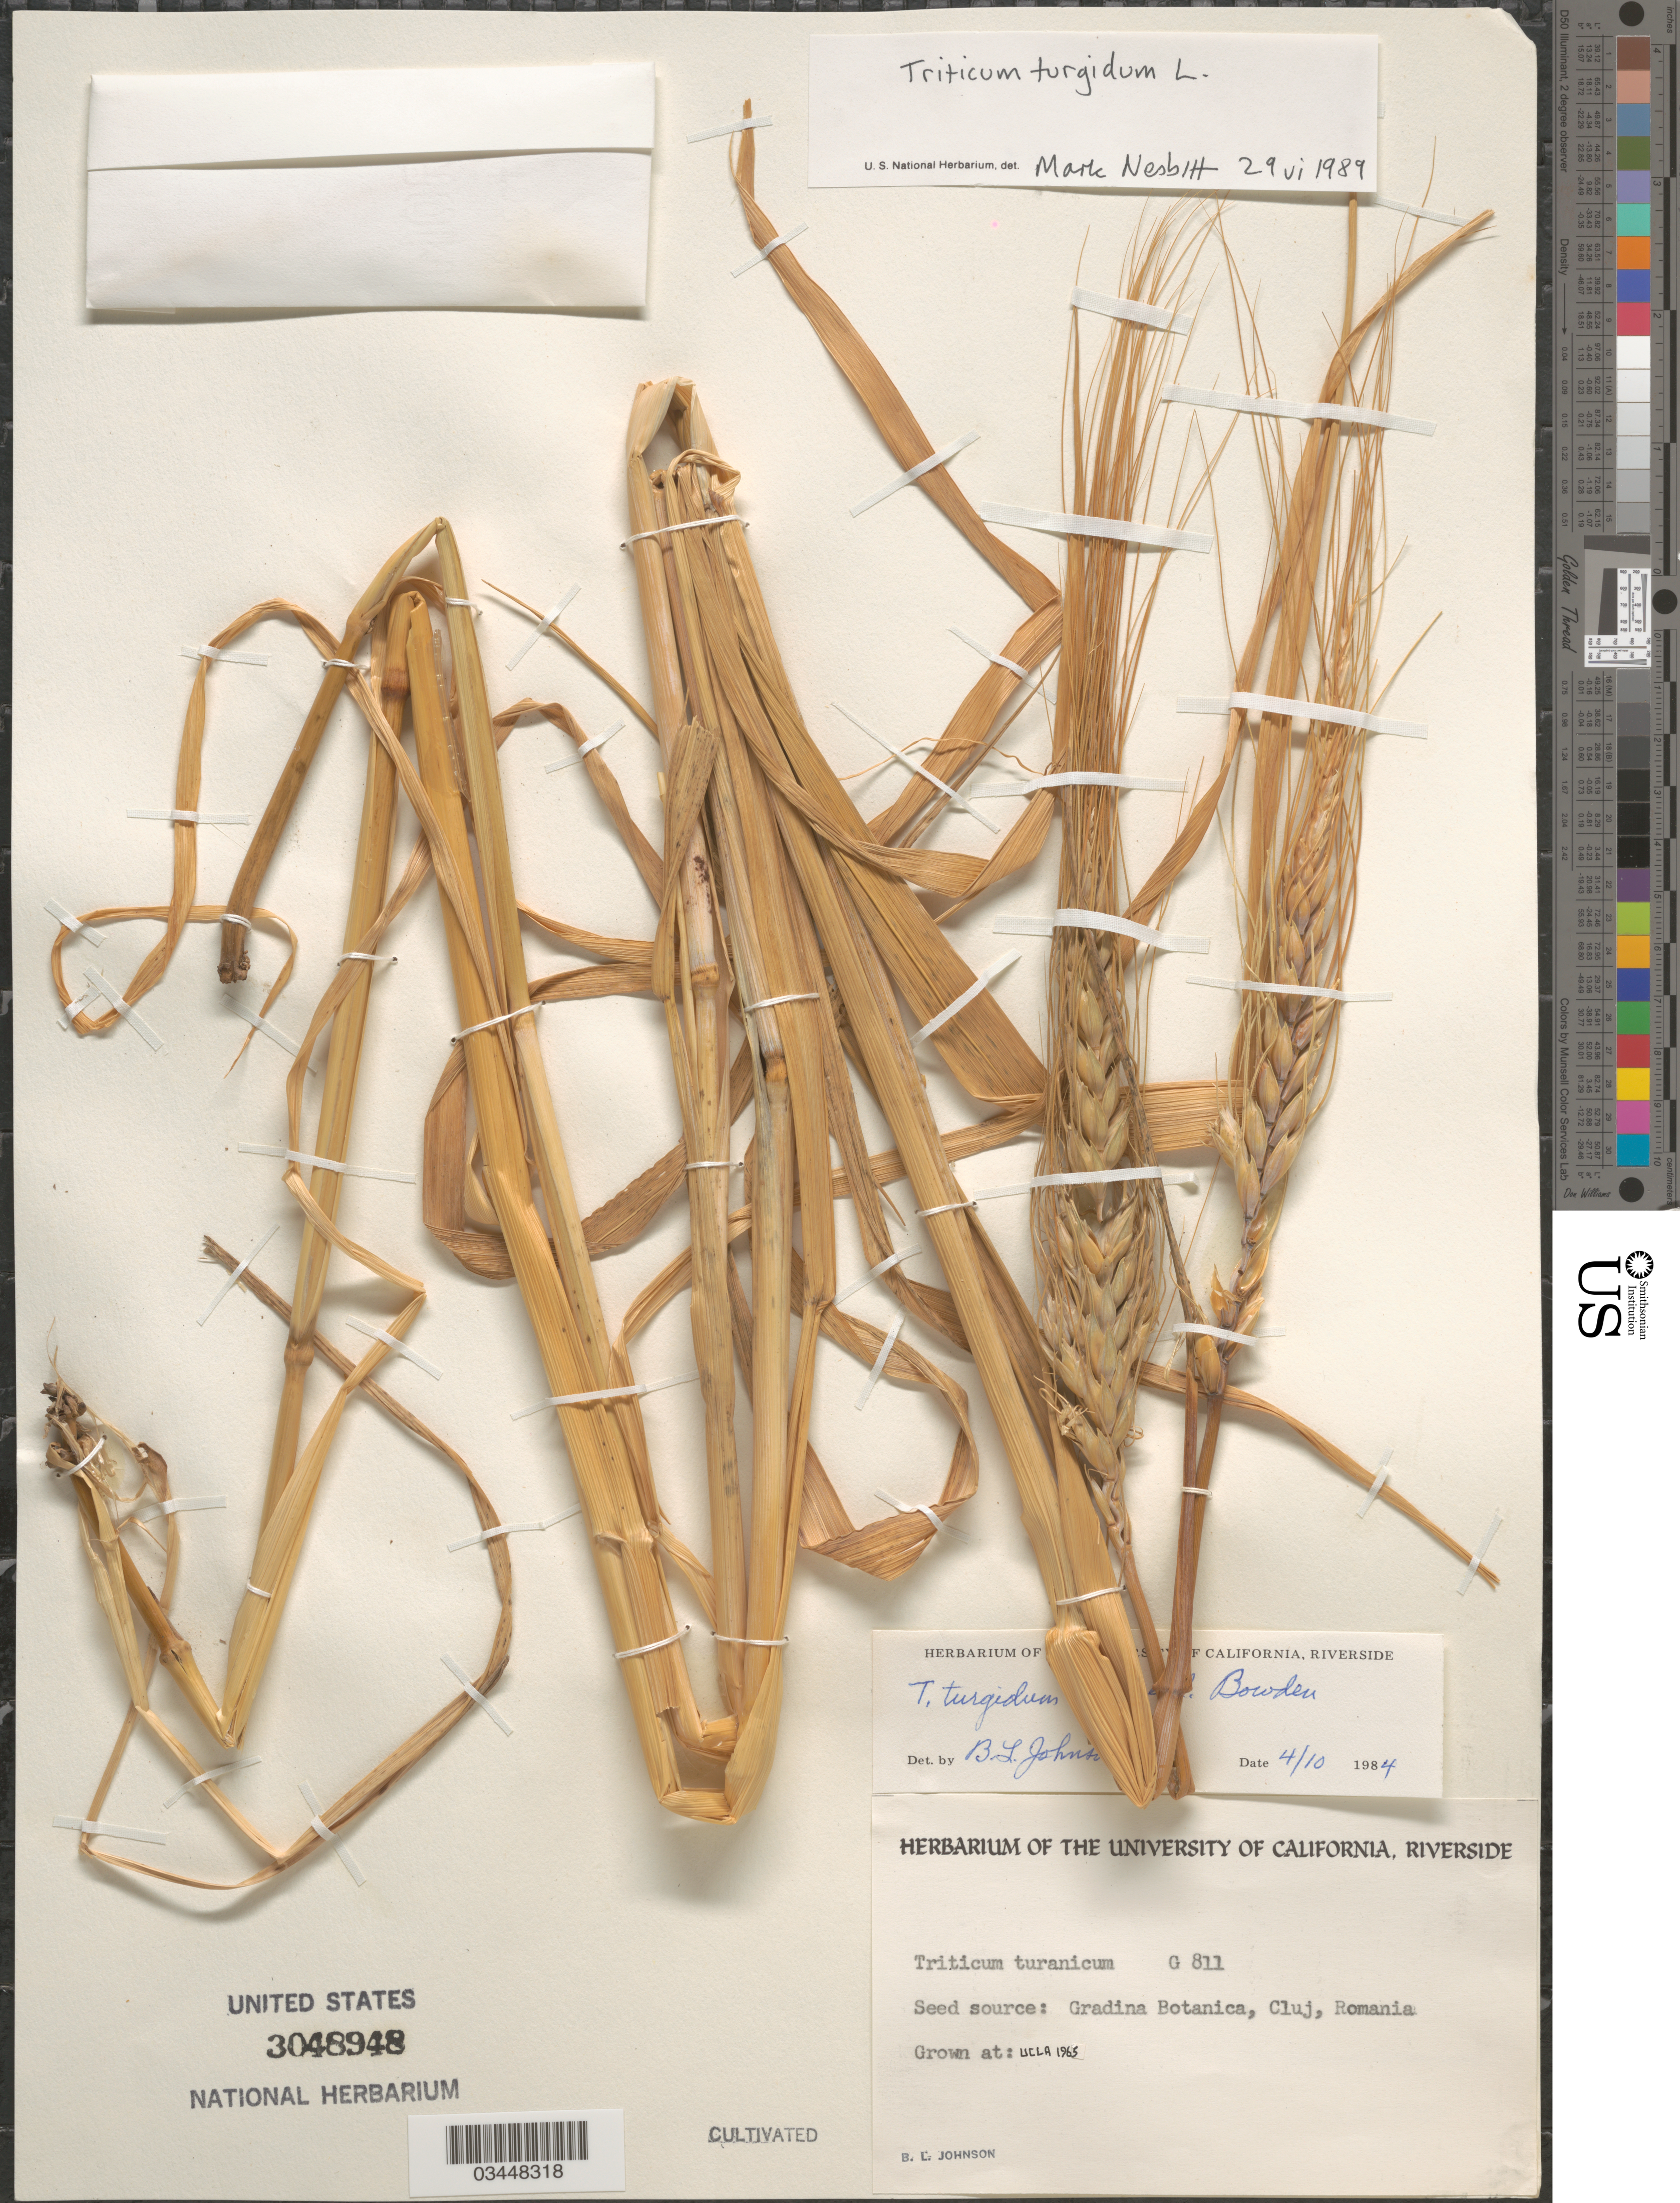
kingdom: Plantae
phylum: Tracheophyta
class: Liliopsida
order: Poales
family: Poaceae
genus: Triticum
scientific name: Triticum turgidum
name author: L.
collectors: B. Johnson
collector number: G811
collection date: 1965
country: United States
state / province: California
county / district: Los Angeles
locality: UCLA.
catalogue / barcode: US 3048948